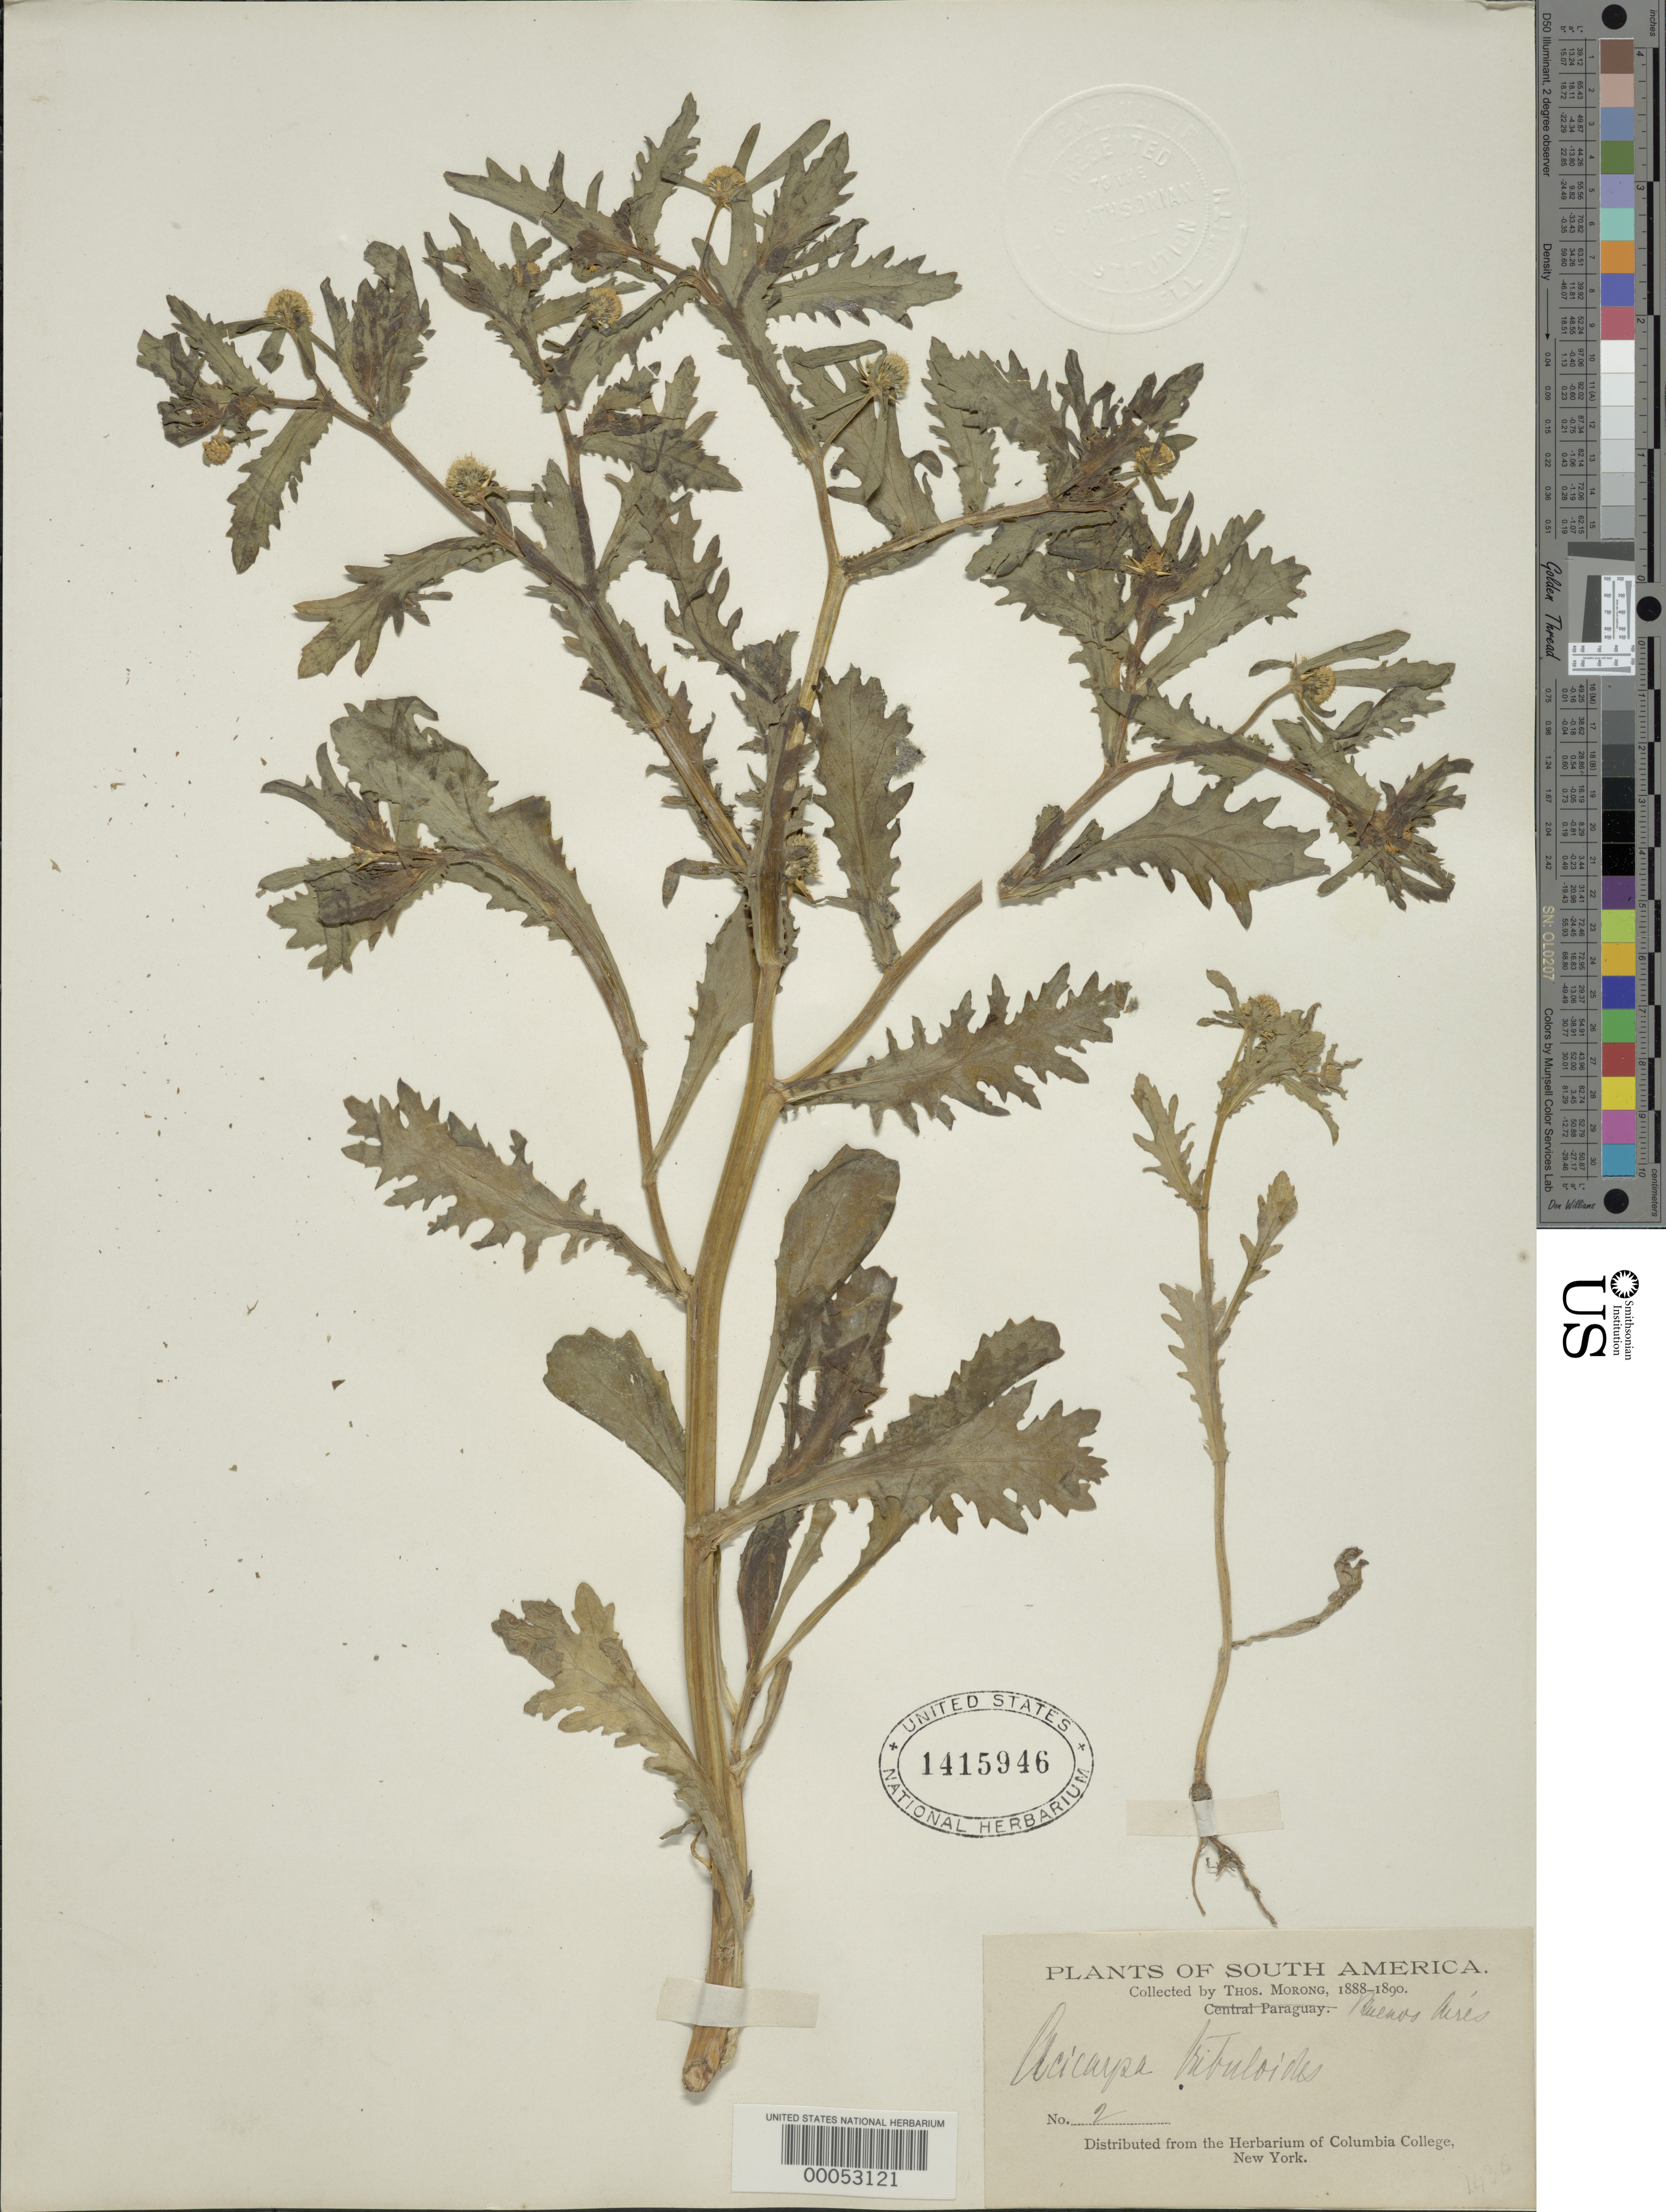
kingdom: Plantae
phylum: Tracheophyta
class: Magnoliopsida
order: Asterales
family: Calyceraceae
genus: Acicarpha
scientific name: Acicarpha tribuloides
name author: Juss.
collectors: T. Morong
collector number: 2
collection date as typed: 1888 to -- -- 1890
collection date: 1888/1890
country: Argentina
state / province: Buenos Aires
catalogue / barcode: US 1415946